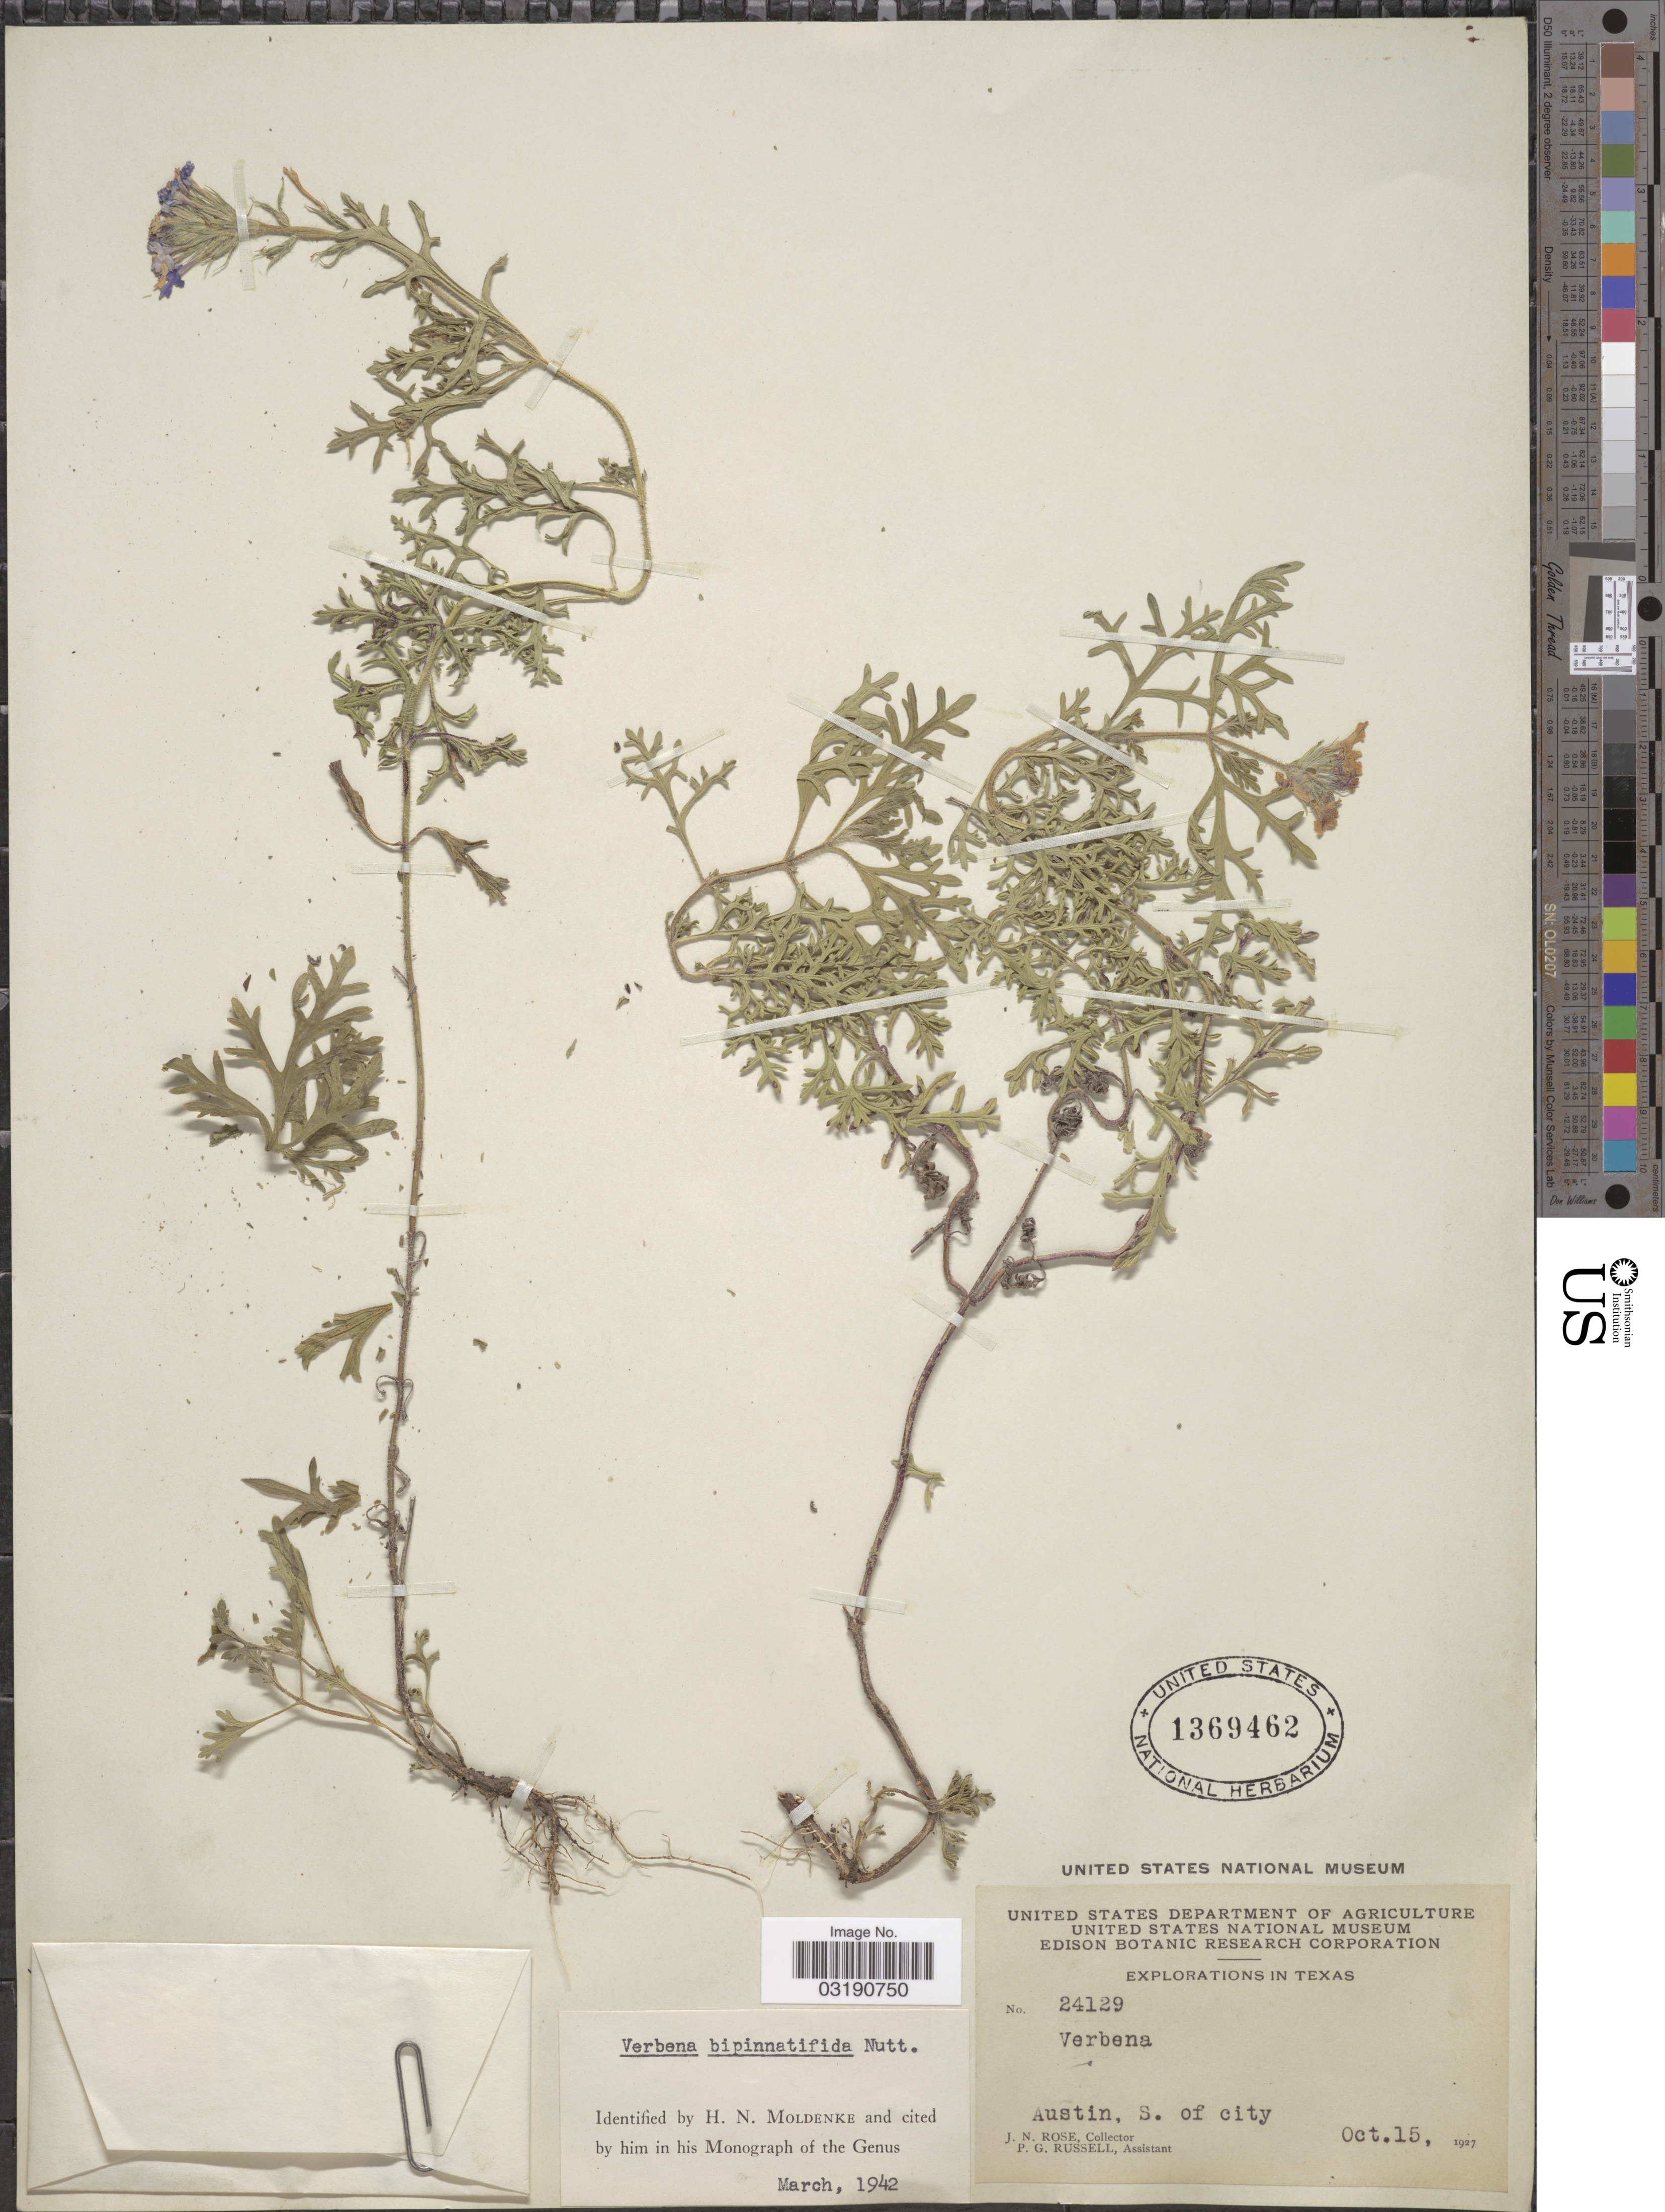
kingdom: Plantae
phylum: Tracheophyta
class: Magnoliopsida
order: Lamiales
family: Verbenaceae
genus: Verbena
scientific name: Verbena bipinnatifida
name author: (Schauer) Nutt.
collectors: J. N. Rose & P. G. Russell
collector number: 24129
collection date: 1927-10-15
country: United States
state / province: Texas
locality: Austin, S. of city.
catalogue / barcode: US 1369462